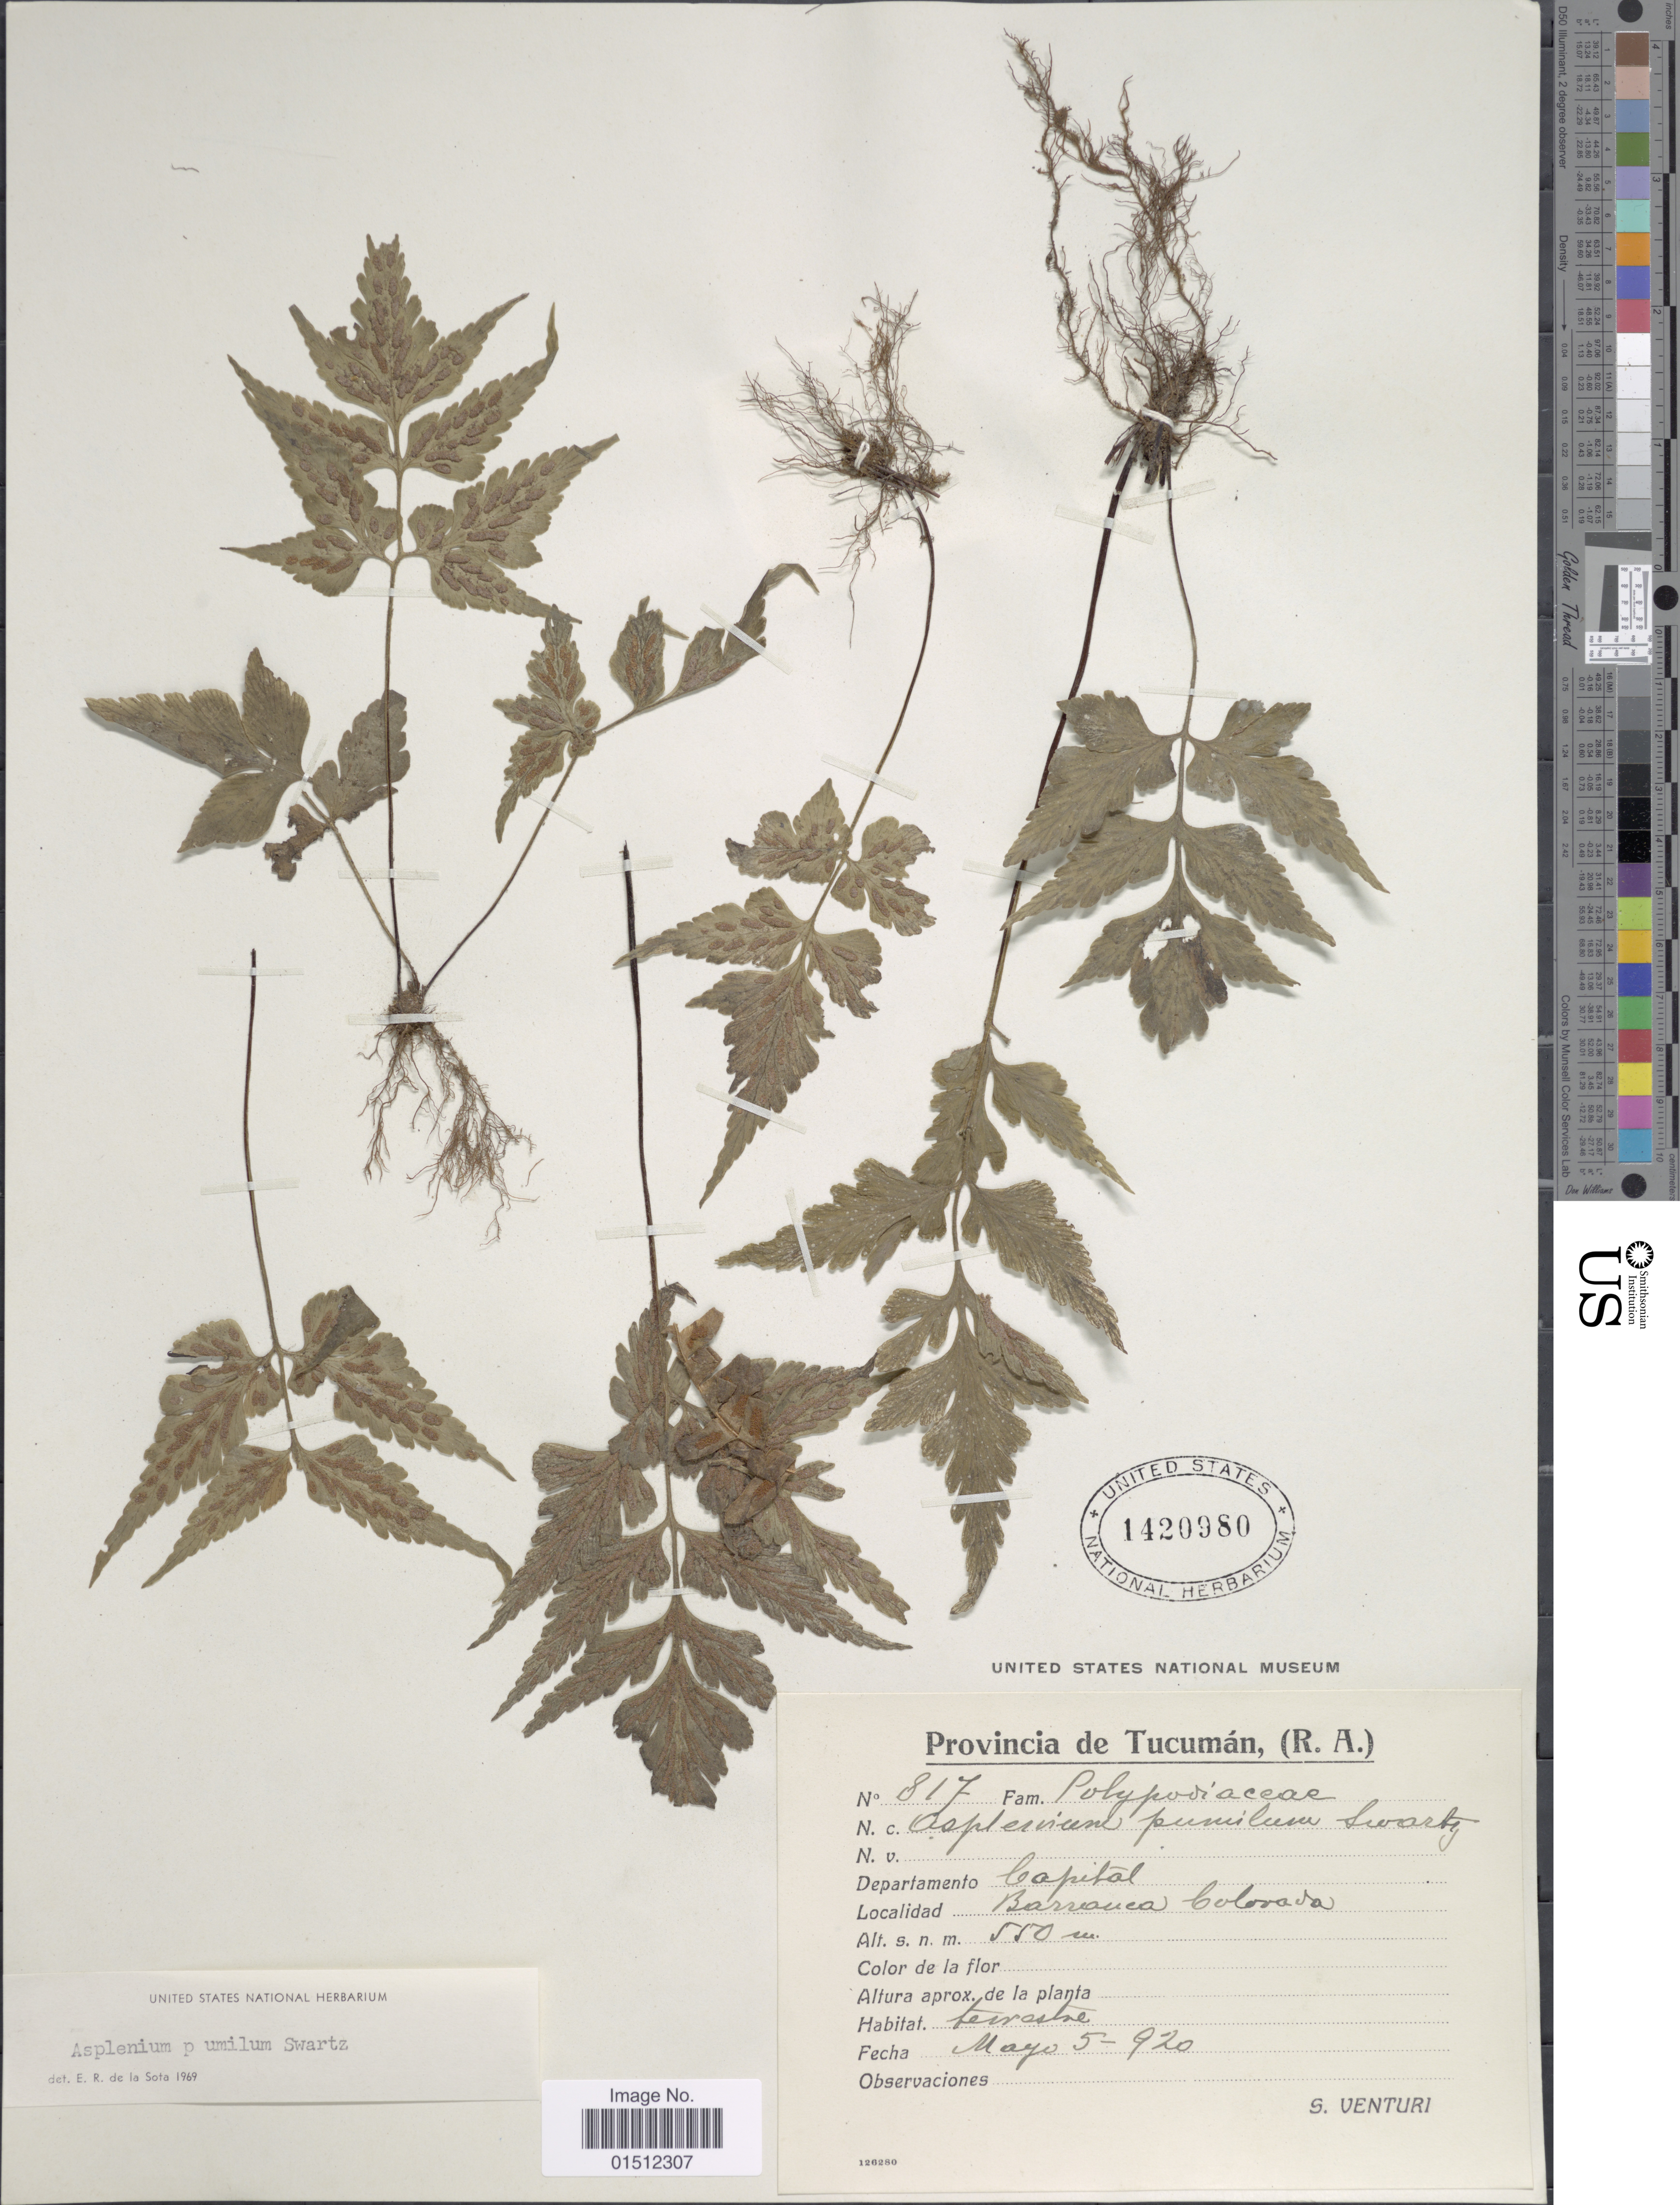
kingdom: Plantae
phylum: Tracheophyta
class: Polypodiopsida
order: Polypodiales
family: Aspleniaceae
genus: Asplenium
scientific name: Asplenium pumilum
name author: Sw.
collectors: S. Venturi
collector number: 817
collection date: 1920-05-05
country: Argentina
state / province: Tucuman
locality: Provincia de Tucuman (R. A.) Departamento Capital, Barranca Colorada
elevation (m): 550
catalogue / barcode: US 1420980